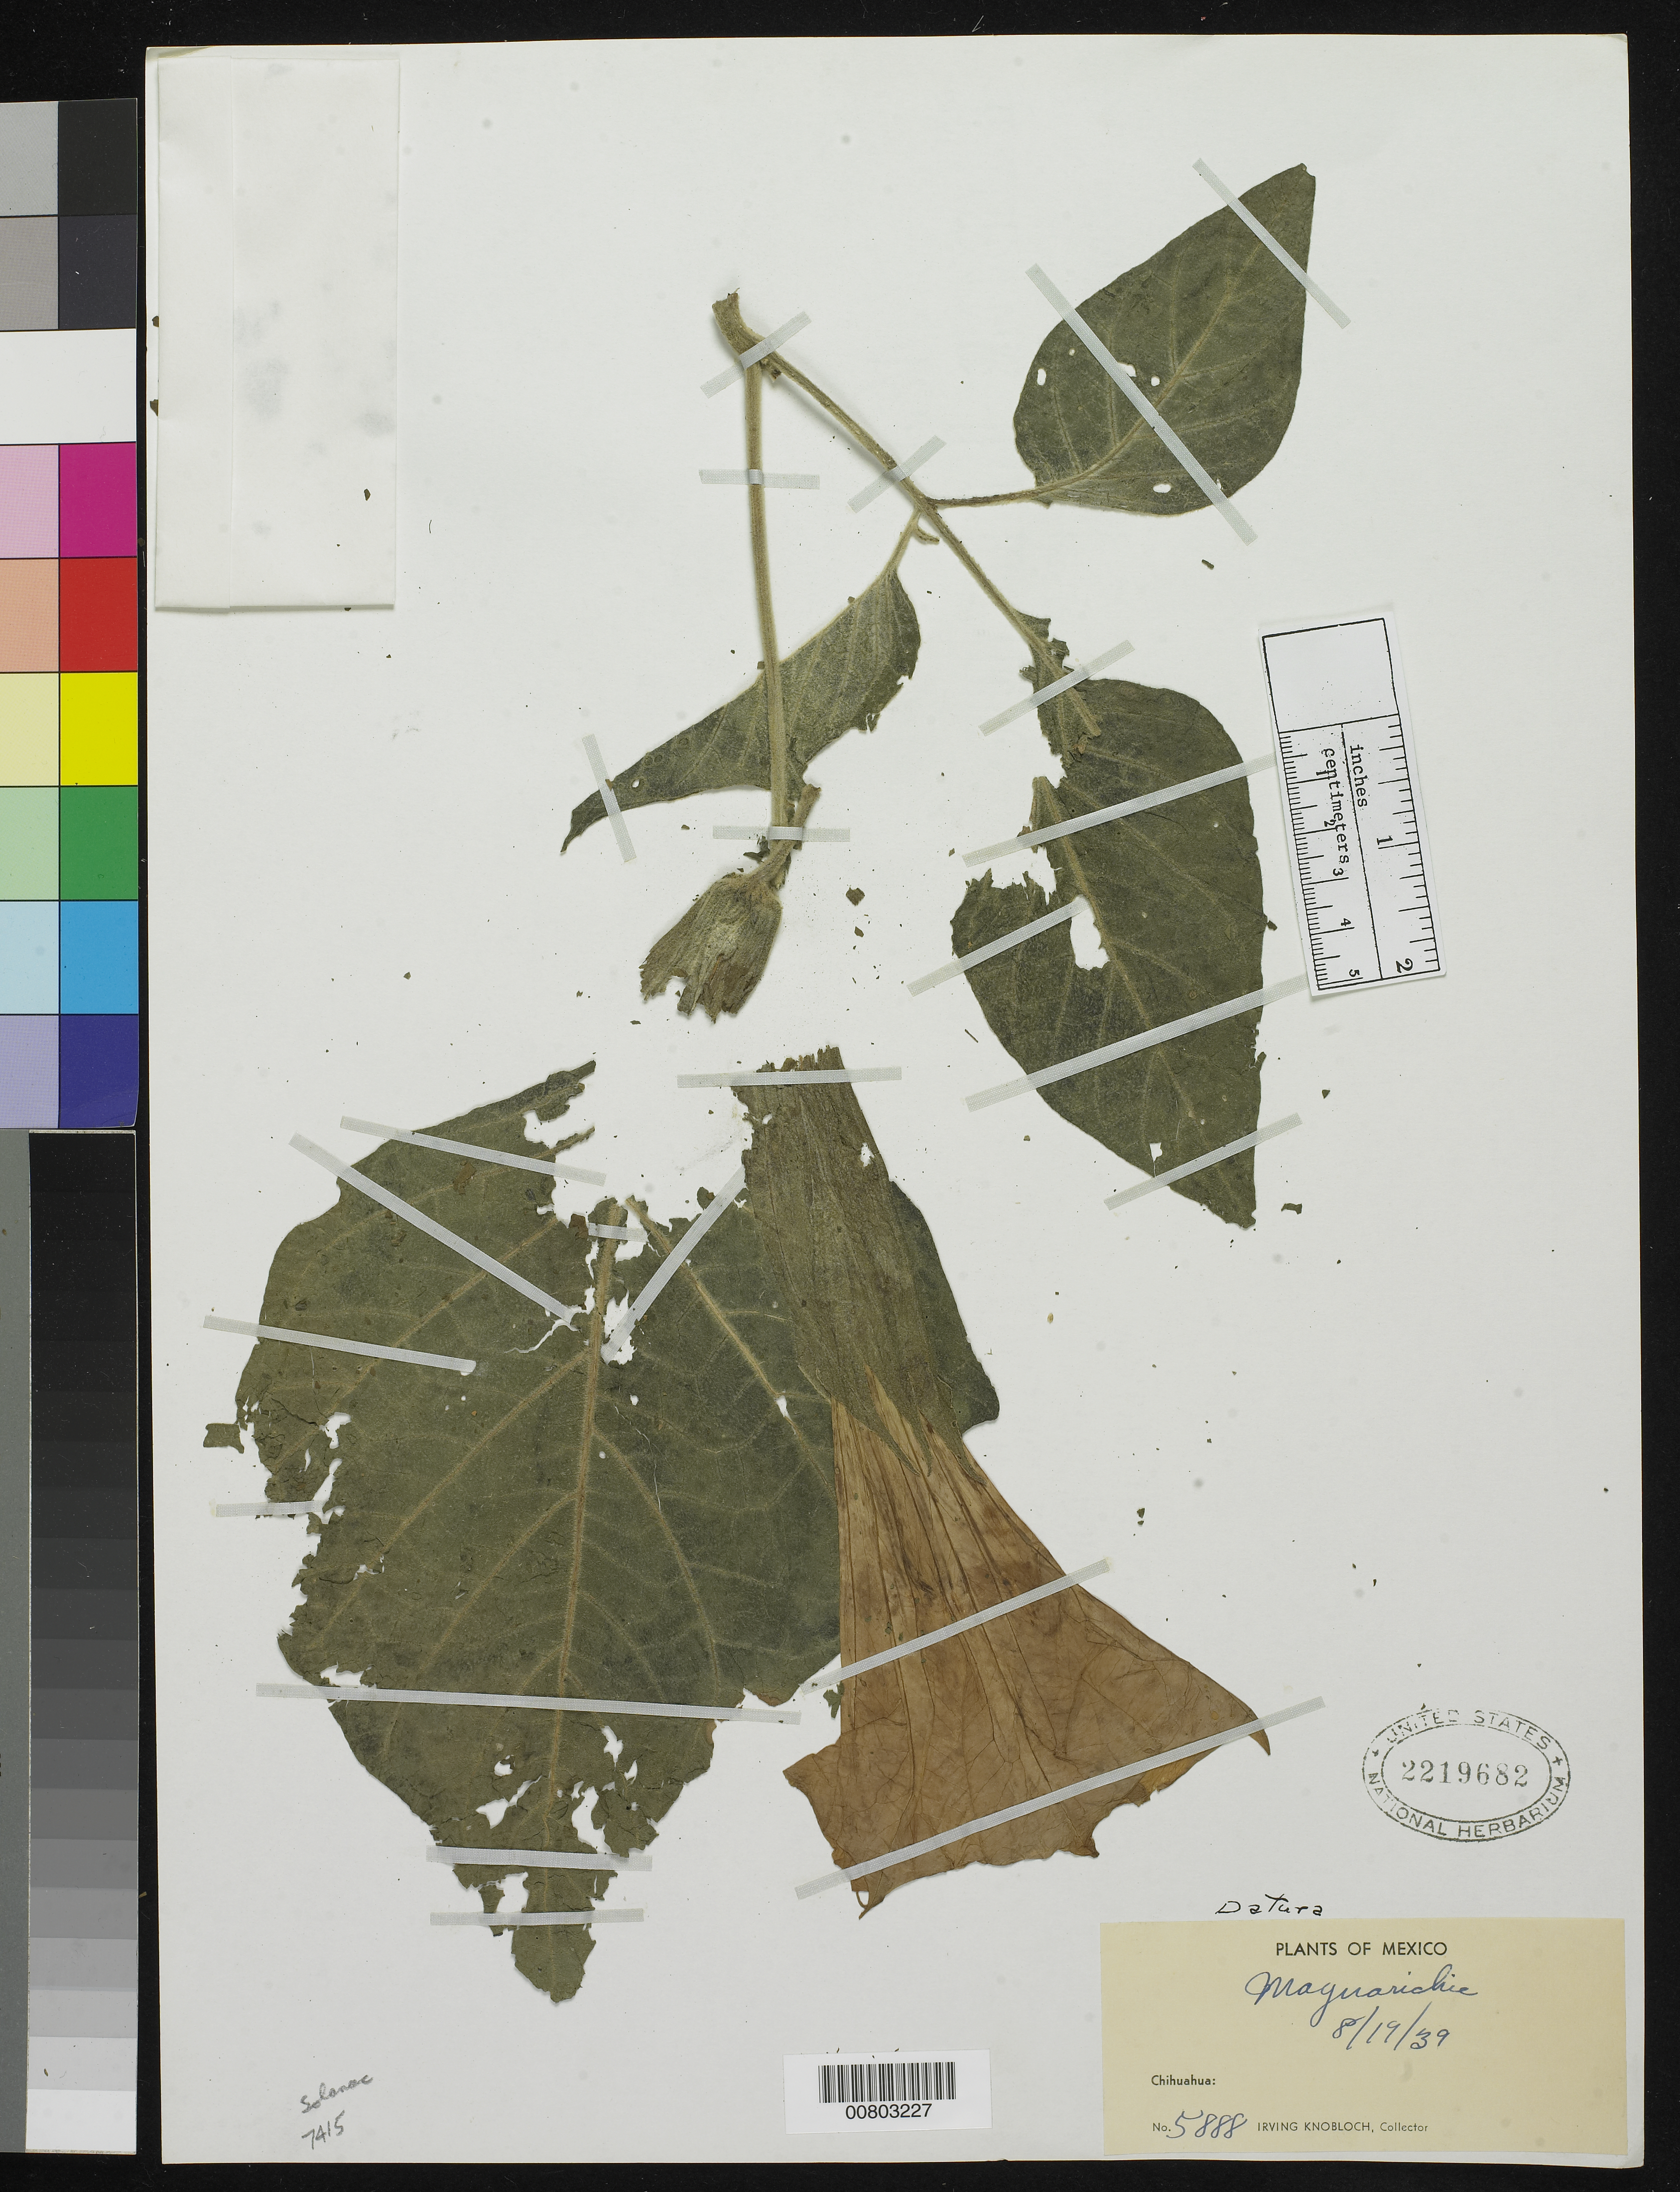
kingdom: Plantae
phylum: Tracheophyta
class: Magnoliopsida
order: Solanales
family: Solanaceae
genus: Datura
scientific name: Datura sp.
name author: L.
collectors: I. W. Knobloch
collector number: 5888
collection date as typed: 19 Aug 1939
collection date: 1939-08-19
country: Mexico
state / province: Chihuahua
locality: Maguarichic, Chihuahua.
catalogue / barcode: US 2219682